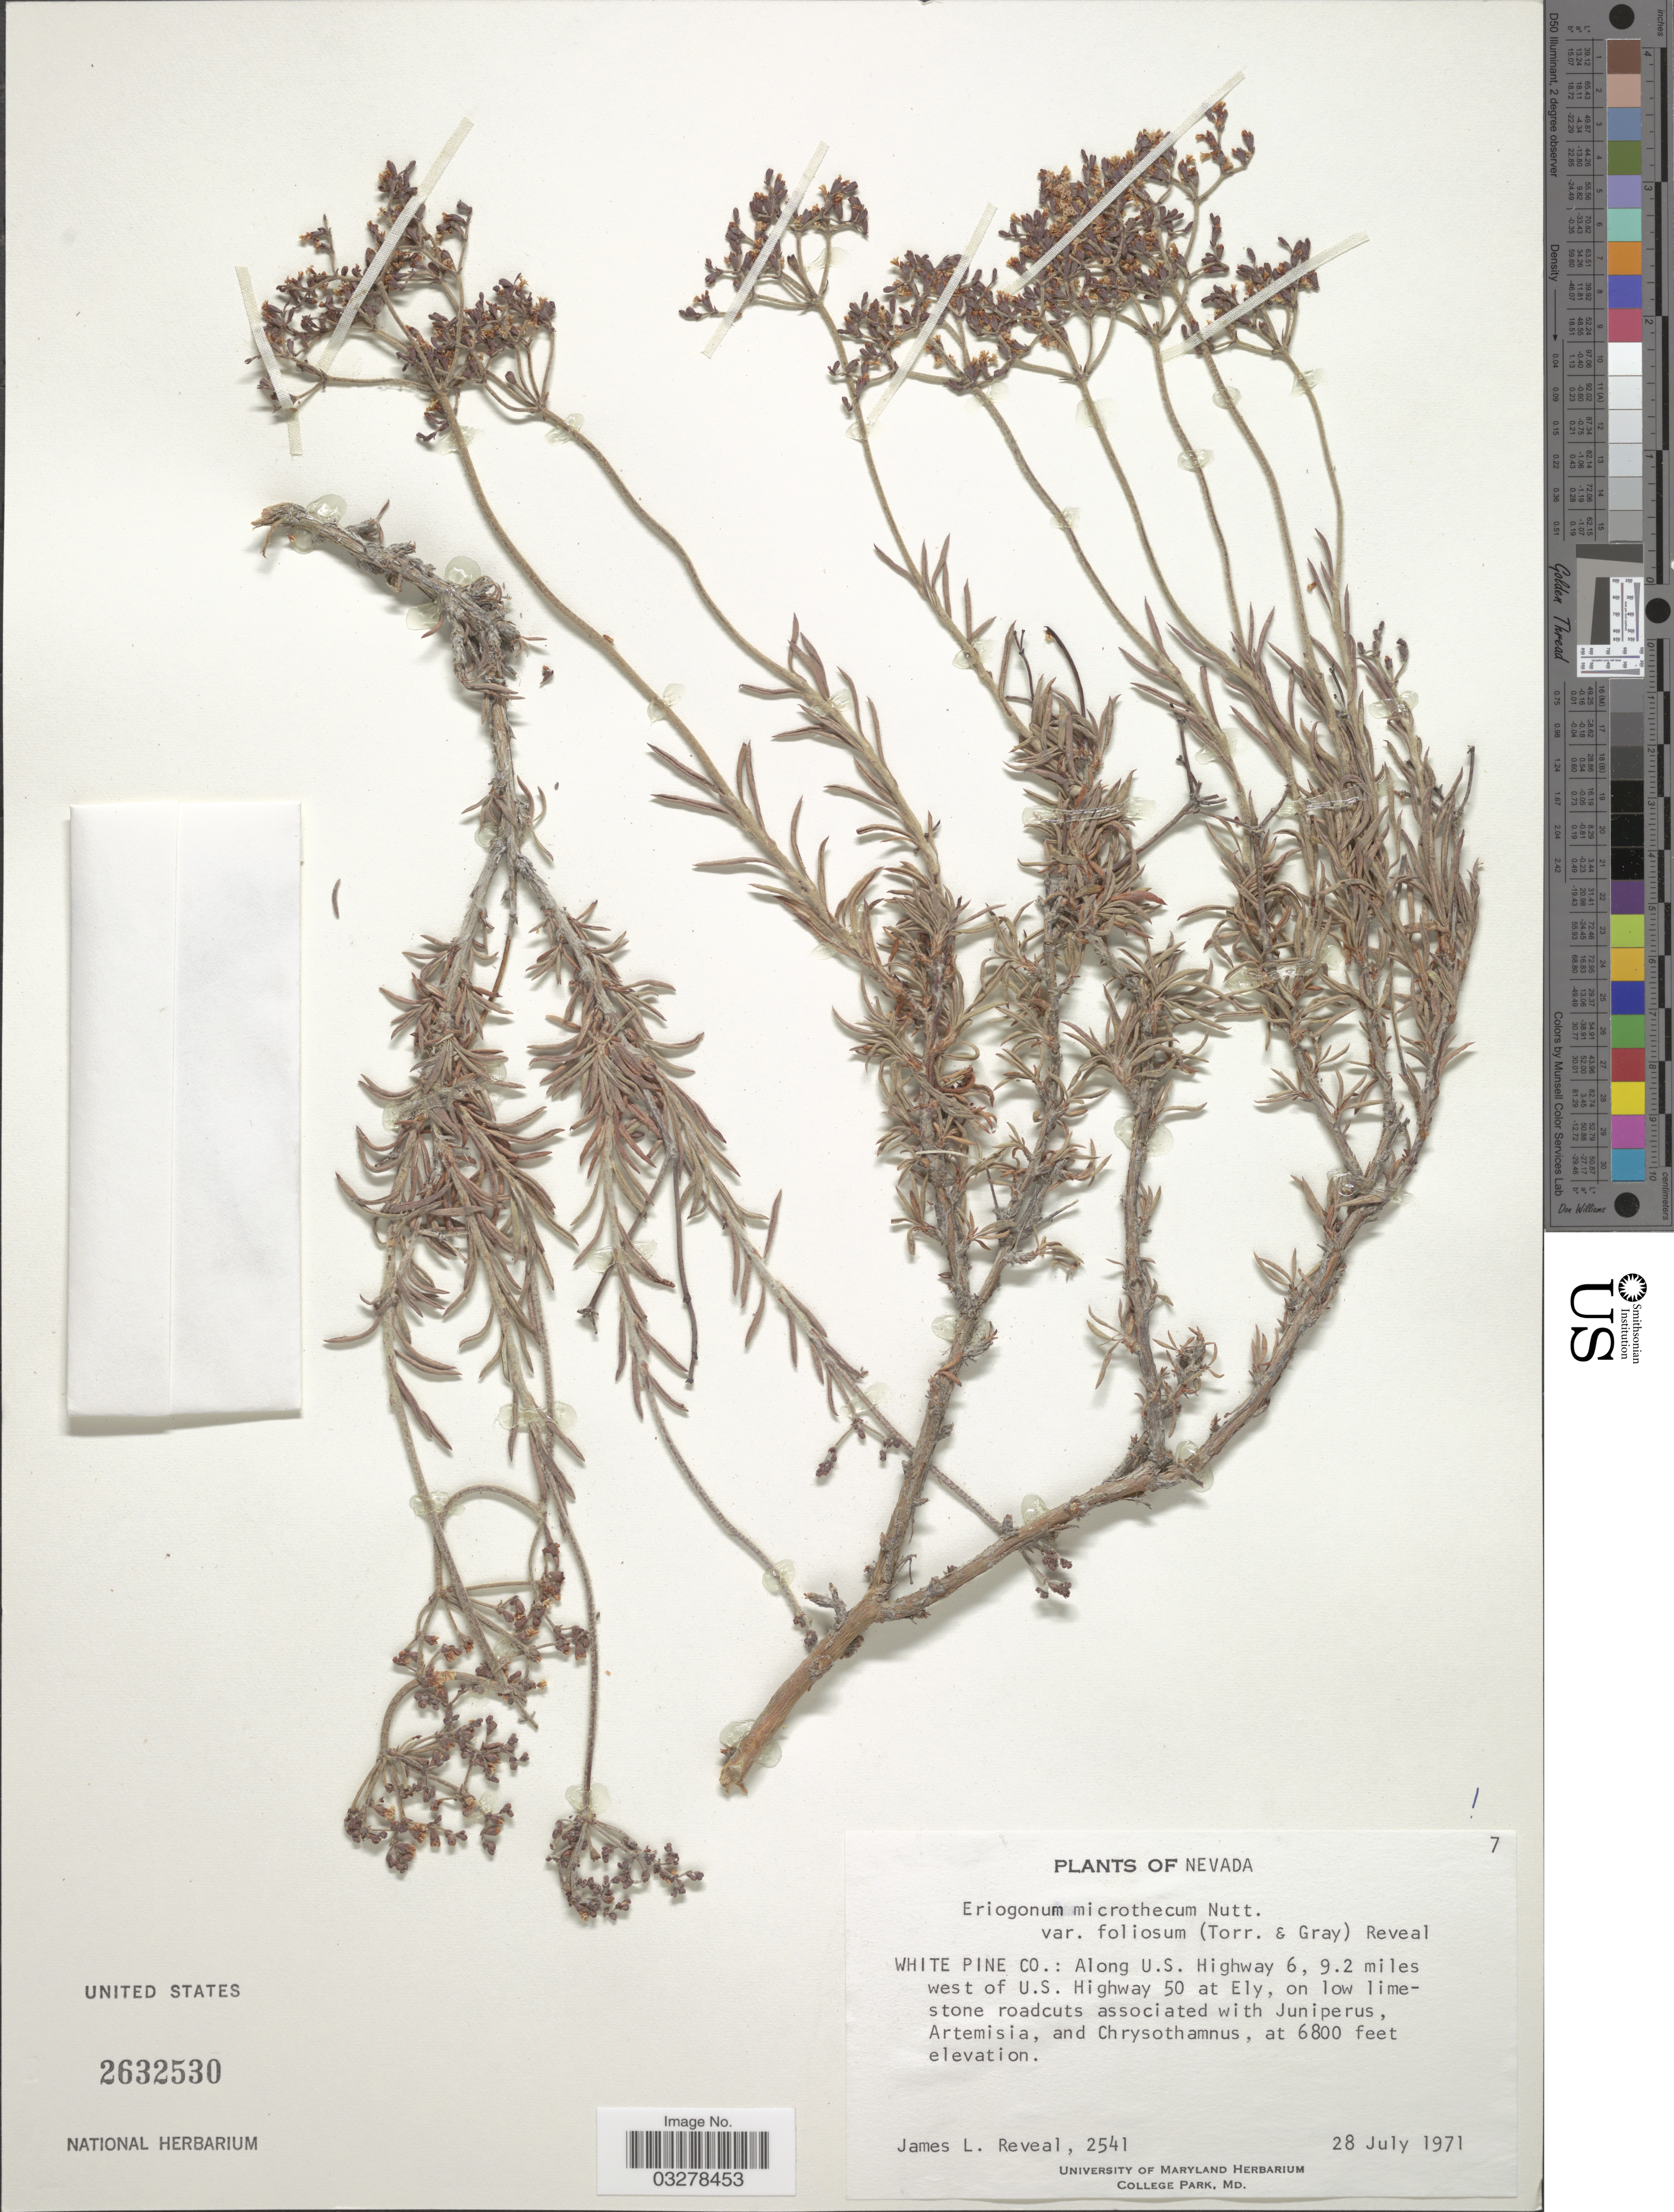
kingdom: Plantae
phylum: Tracheophyta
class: Magnoliopsida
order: Caryophyllales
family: Polygonaceae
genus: Eriogonum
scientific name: Eriogonum microtheca var. foliosum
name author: (Torr. & A. Gray) Reveal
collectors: J. L. Reveal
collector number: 2541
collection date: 1971-07-28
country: United States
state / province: Nevada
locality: White Pine Co.: Along U.S. Highway 6, 9.2 miles west of U.S. Highway 50 at Ely.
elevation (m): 2073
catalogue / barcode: US 2632530